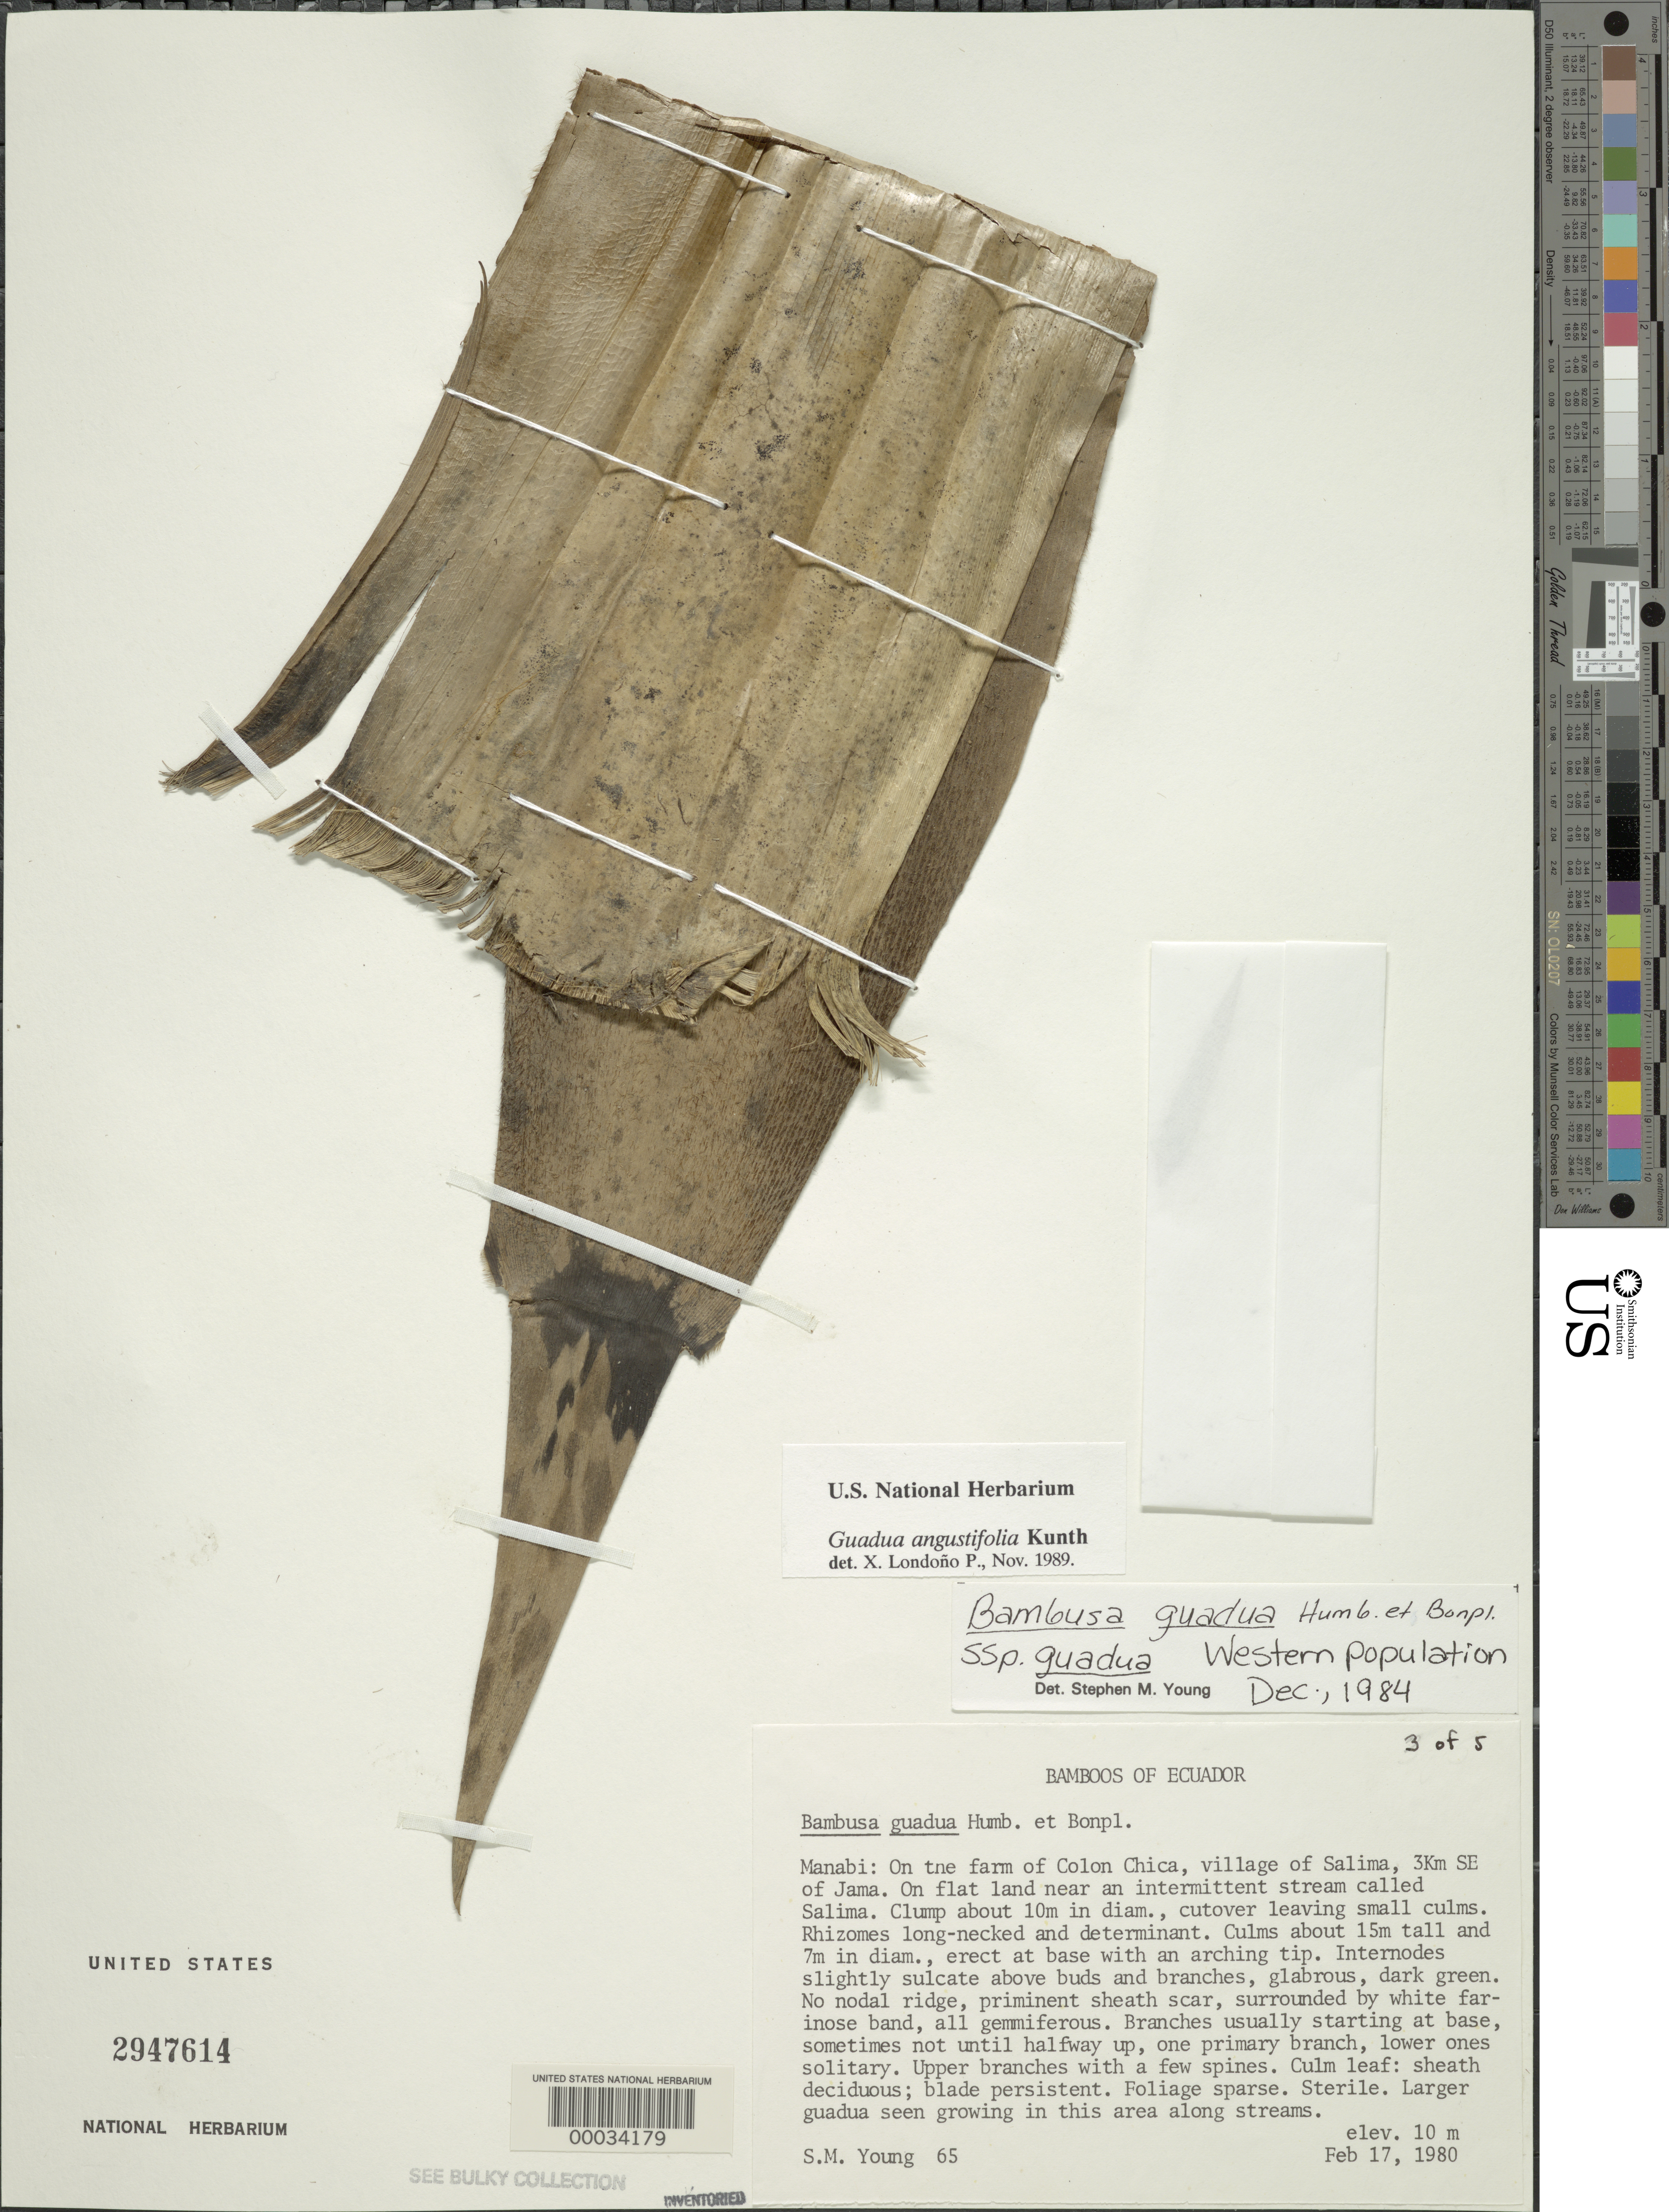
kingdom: Plantae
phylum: Tracheophyta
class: Liliopsida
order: Poales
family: Poaceae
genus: Guadua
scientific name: Guadua angustifolia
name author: Kunth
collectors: S. Young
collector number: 65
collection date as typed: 17 Feb 1980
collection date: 1980-02-17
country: Ecuador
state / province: Manabí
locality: Salima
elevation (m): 10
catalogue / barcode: US 2947614